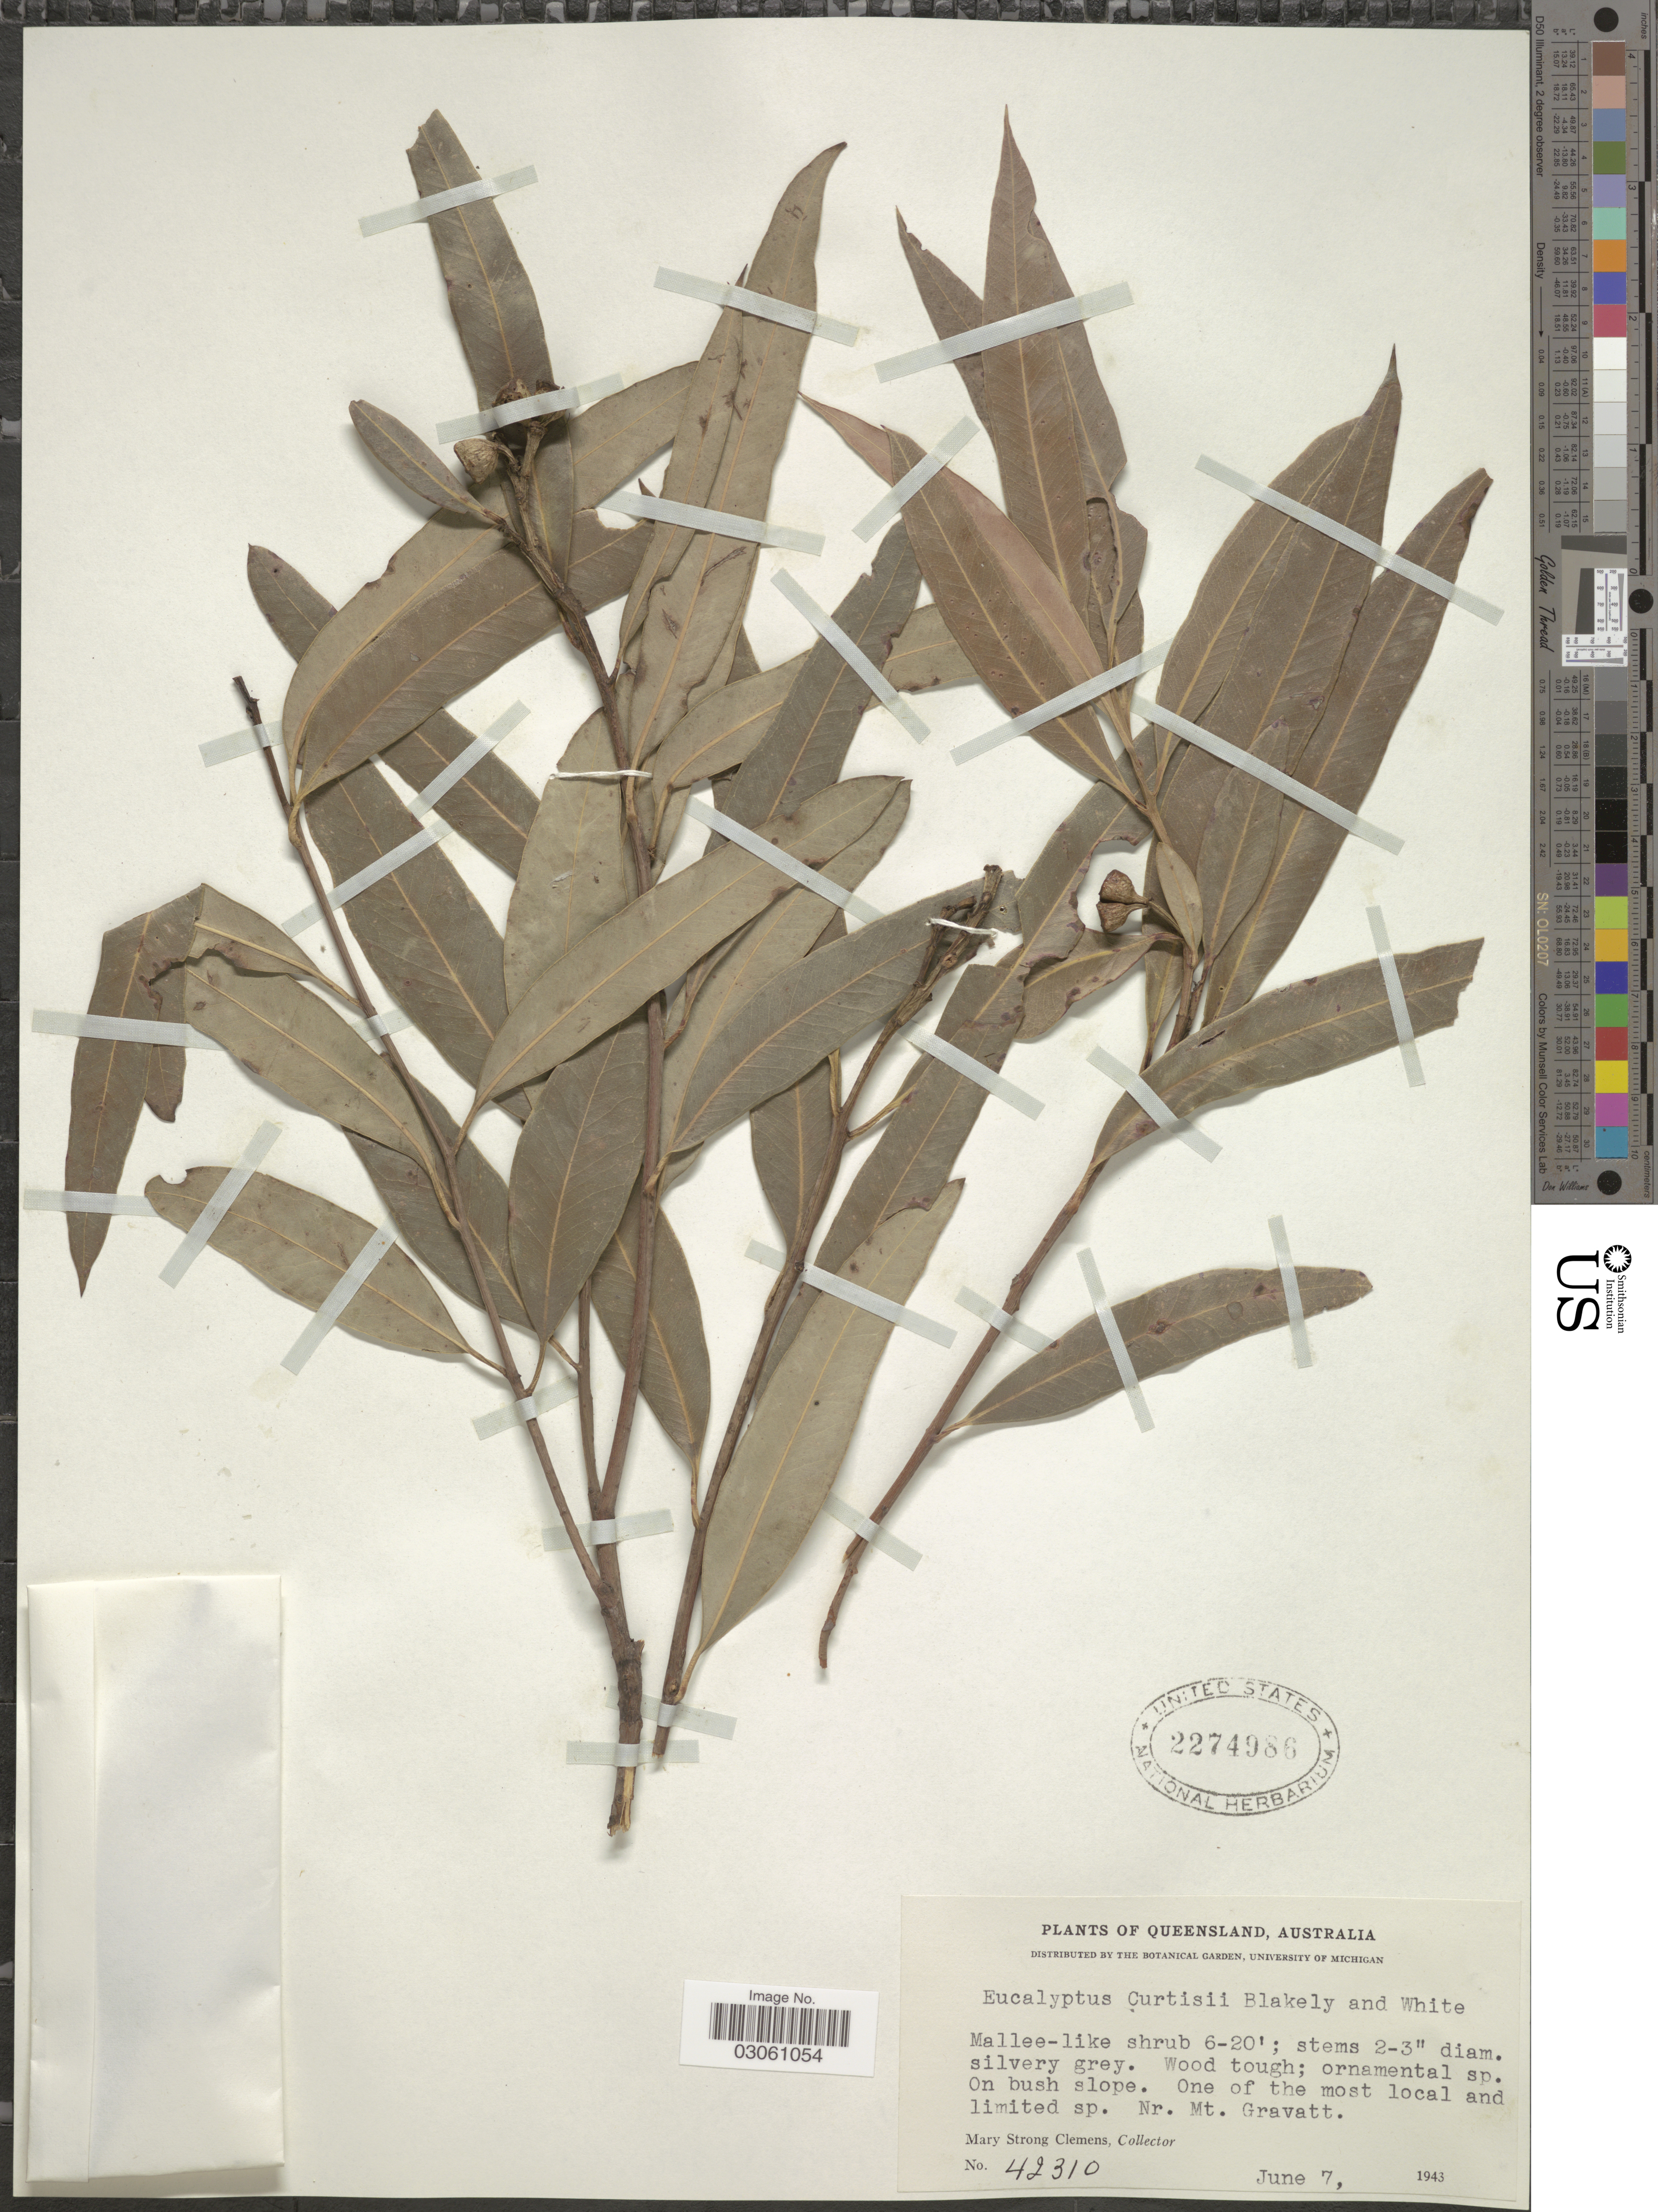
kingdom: Plantae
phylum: Tracheophyta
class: Magnoliopsida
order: Myrtales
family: Myrtaceae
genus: Eucalyptus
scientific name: Eucalyptus curtisii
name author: Blakely & C.T. White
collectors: M. S. Clemens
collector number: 42310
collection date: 1943-06-07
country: Australia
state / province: Queensland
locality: Nr. Mt. Gravatt.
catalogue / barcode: US 2274986